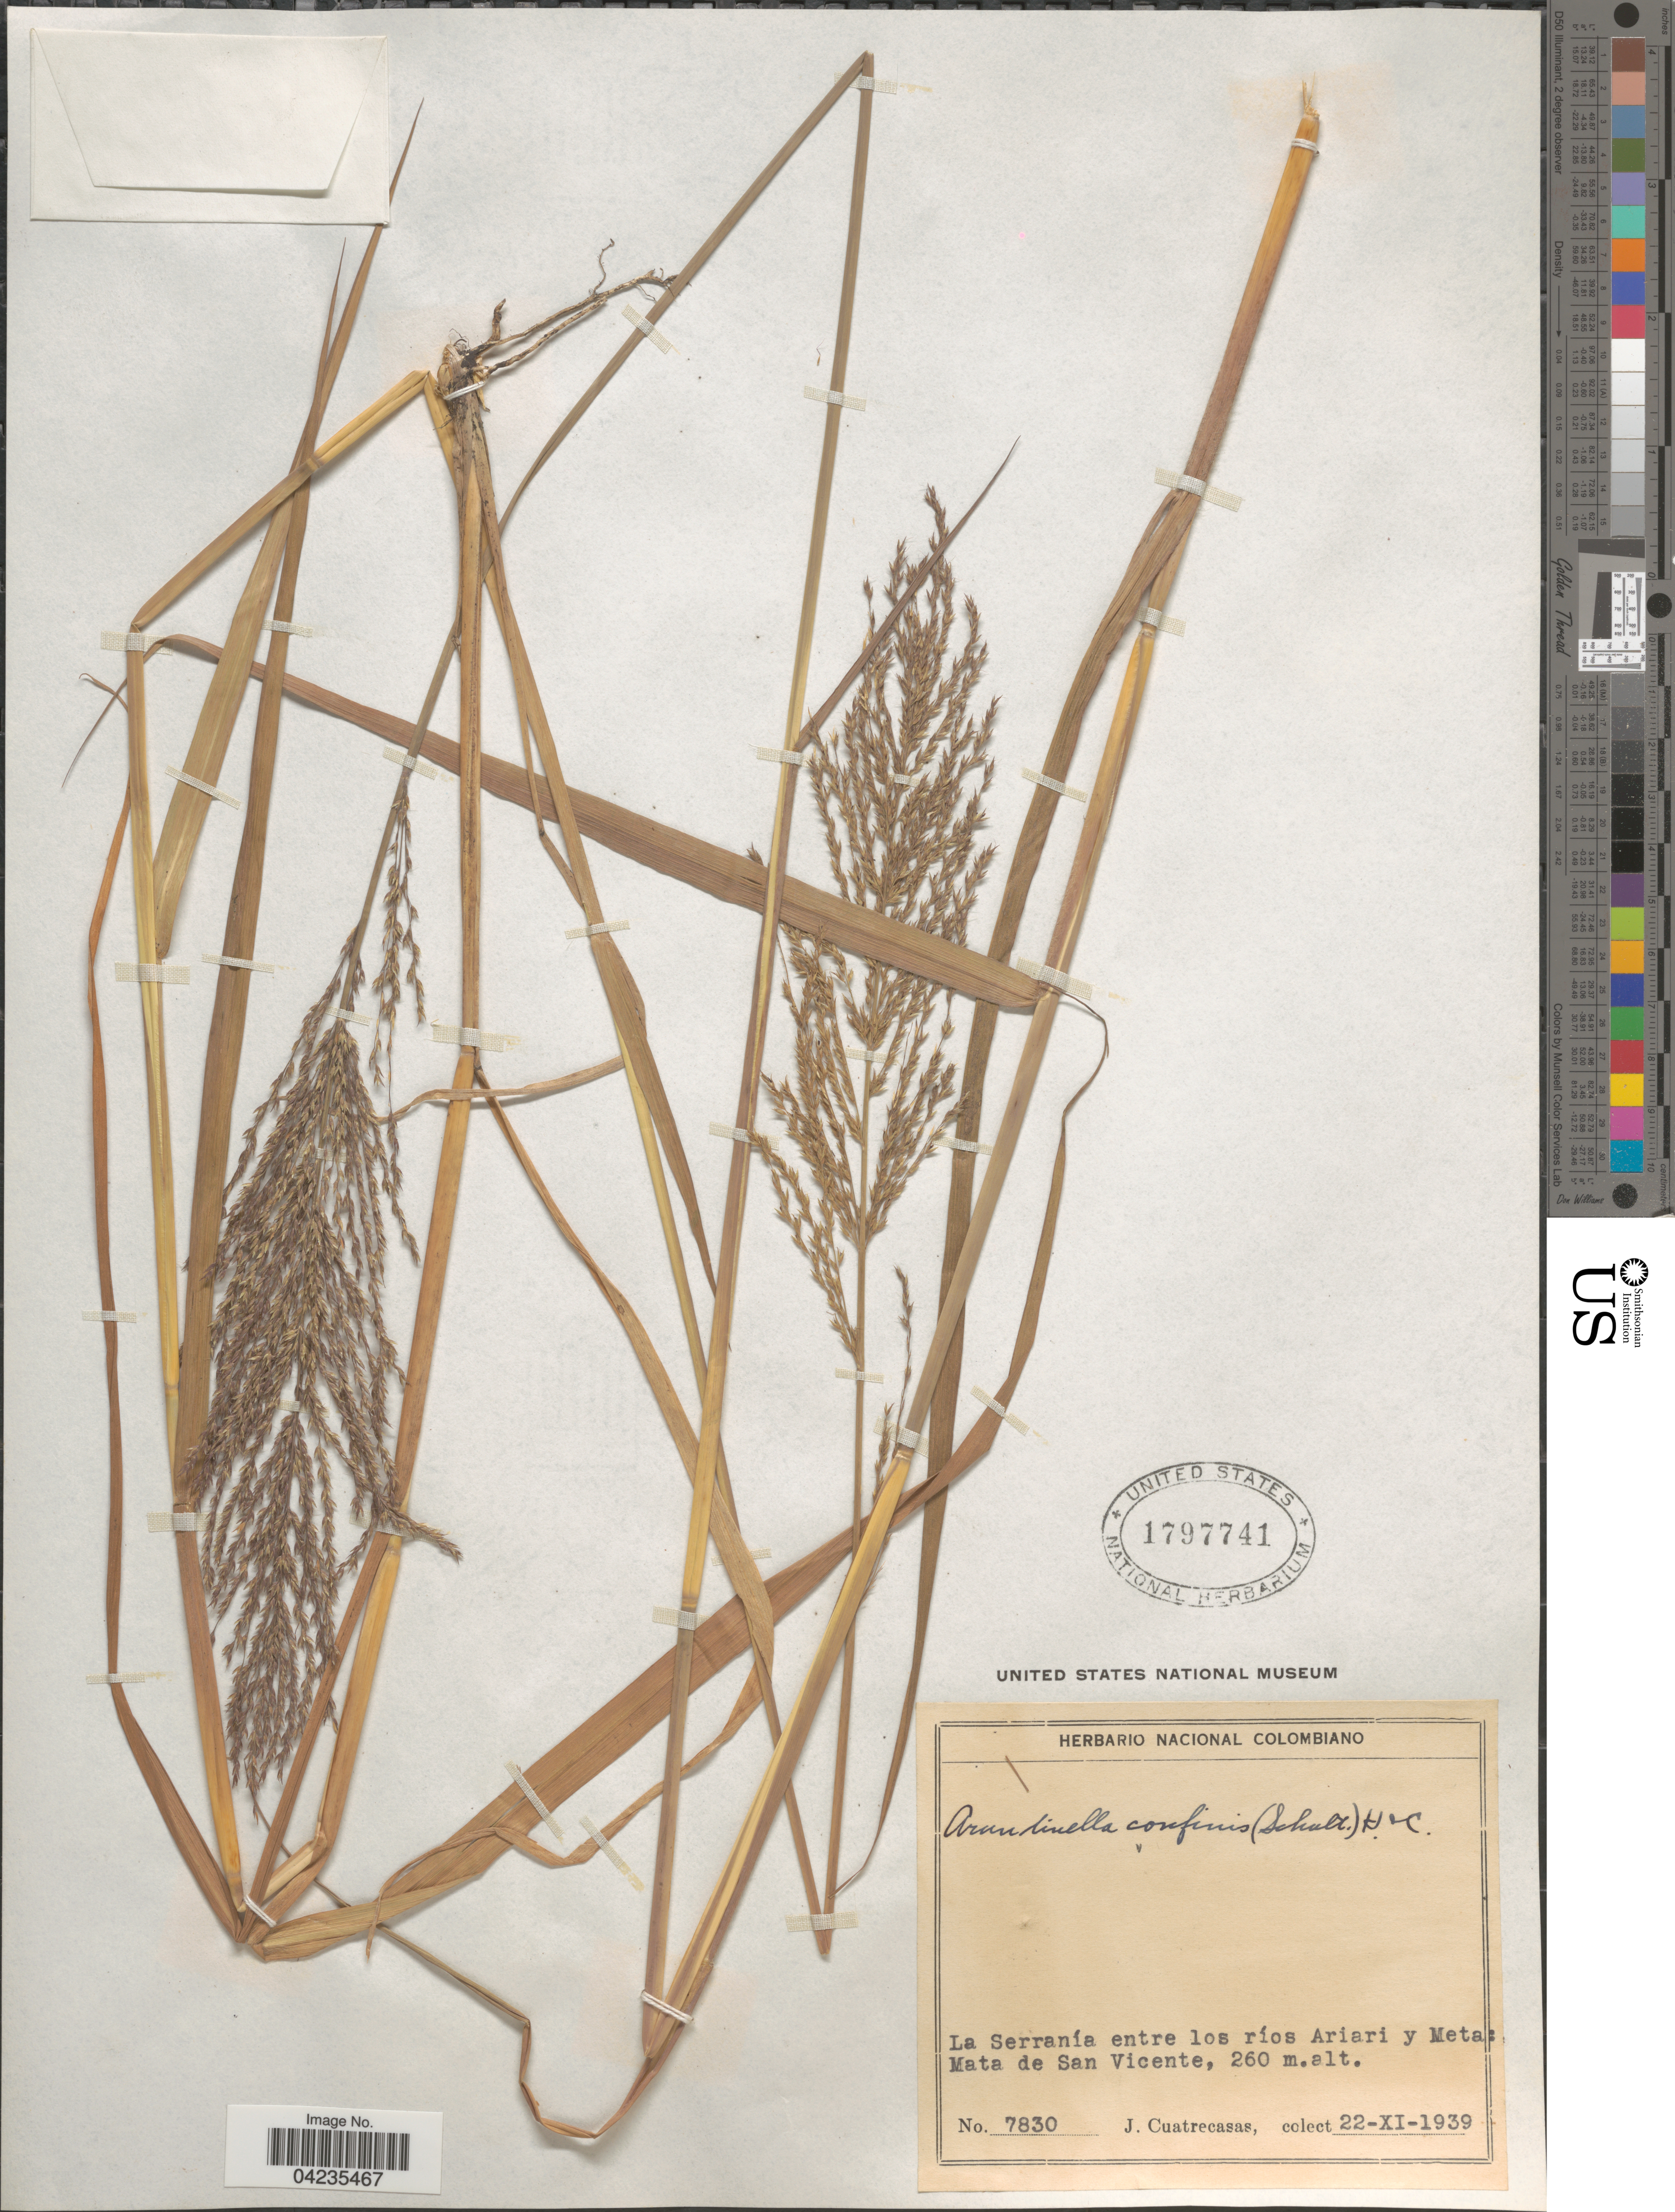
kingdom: Plantae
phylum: Tracheophyta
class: Liliopsida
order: Poales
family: Poaceae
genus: Arundinella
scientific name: Arundinella hispida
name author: (Humb. & Bonpl. ex Willd.) Kuntze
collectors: J. Cuatrecasas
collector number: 7830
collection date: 1939-11-22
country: Colombia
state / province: Meta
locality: La Serranía entre los ríos Ariari y Meta: Mata de San Vicente.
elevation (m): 260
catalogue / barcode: US 1797741